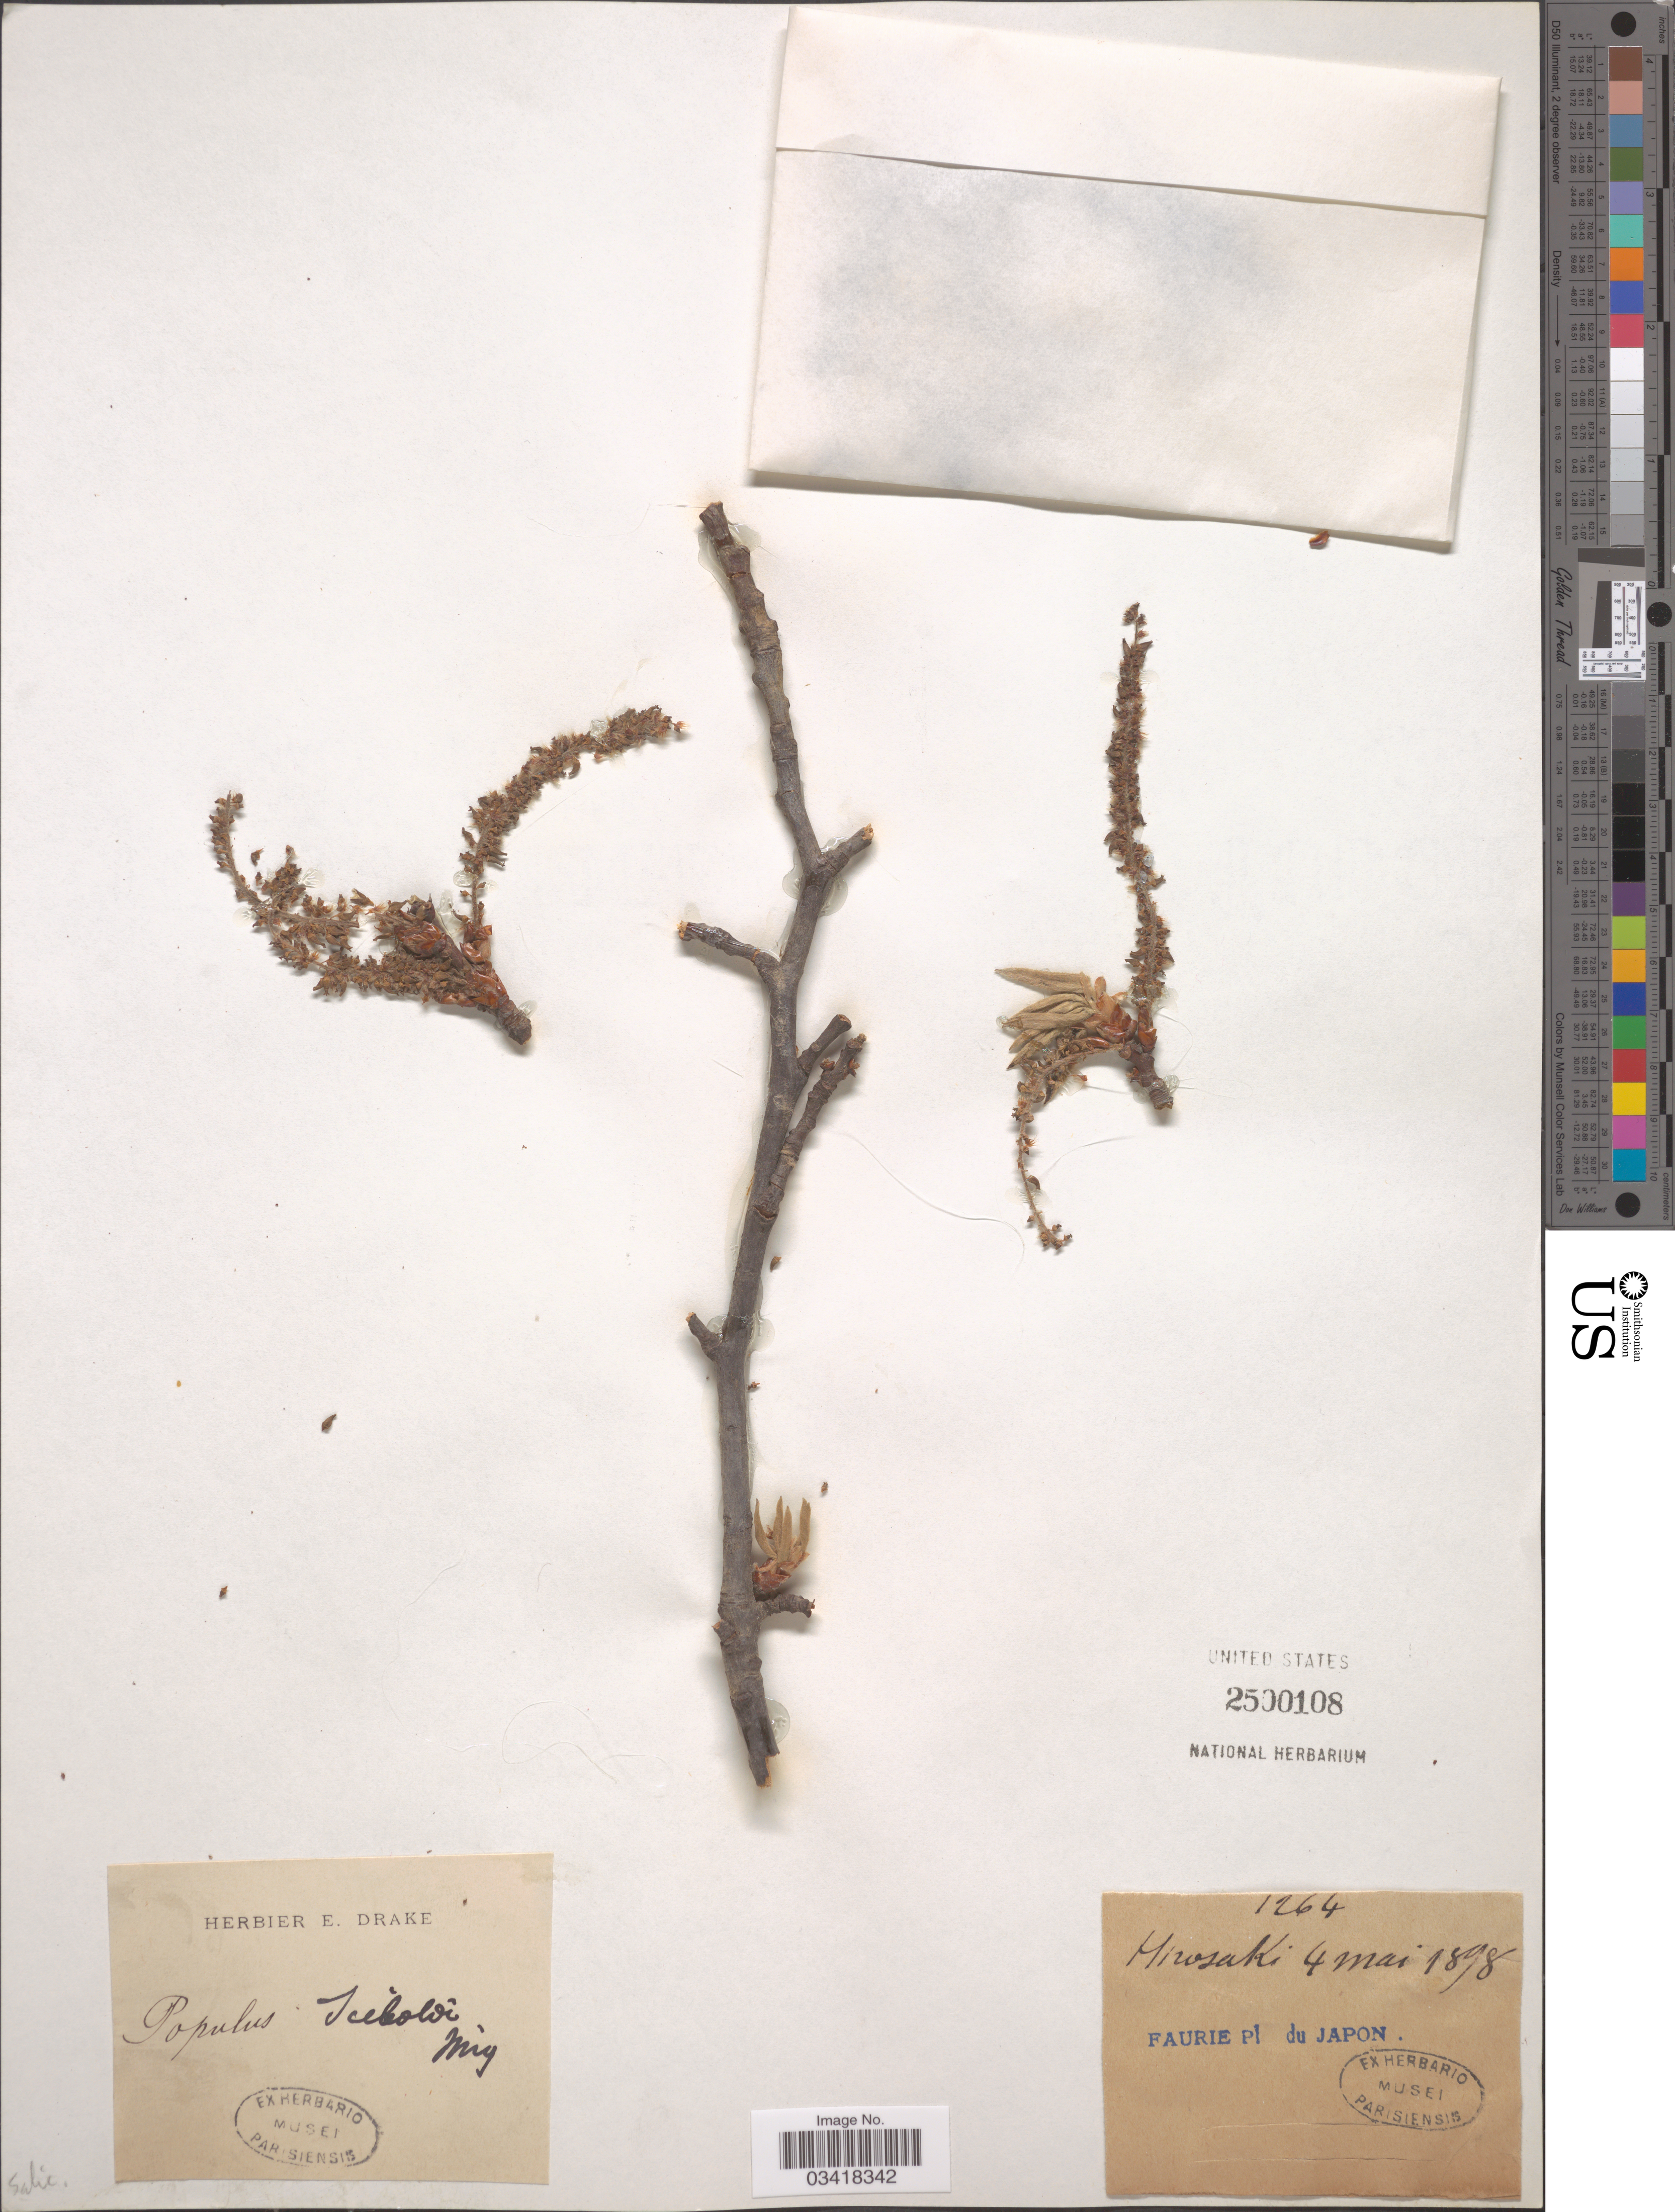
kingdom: Plantae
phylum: Tracheophyta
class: Magnoliopsida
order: Malpighiales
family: Salicaceae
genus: Populus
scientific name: Populus sieboldii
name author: Miq.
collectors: -. Faurie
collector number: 1264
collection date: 1898-05-04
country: Japan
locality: Hirosaki.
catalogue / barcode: US 2500108